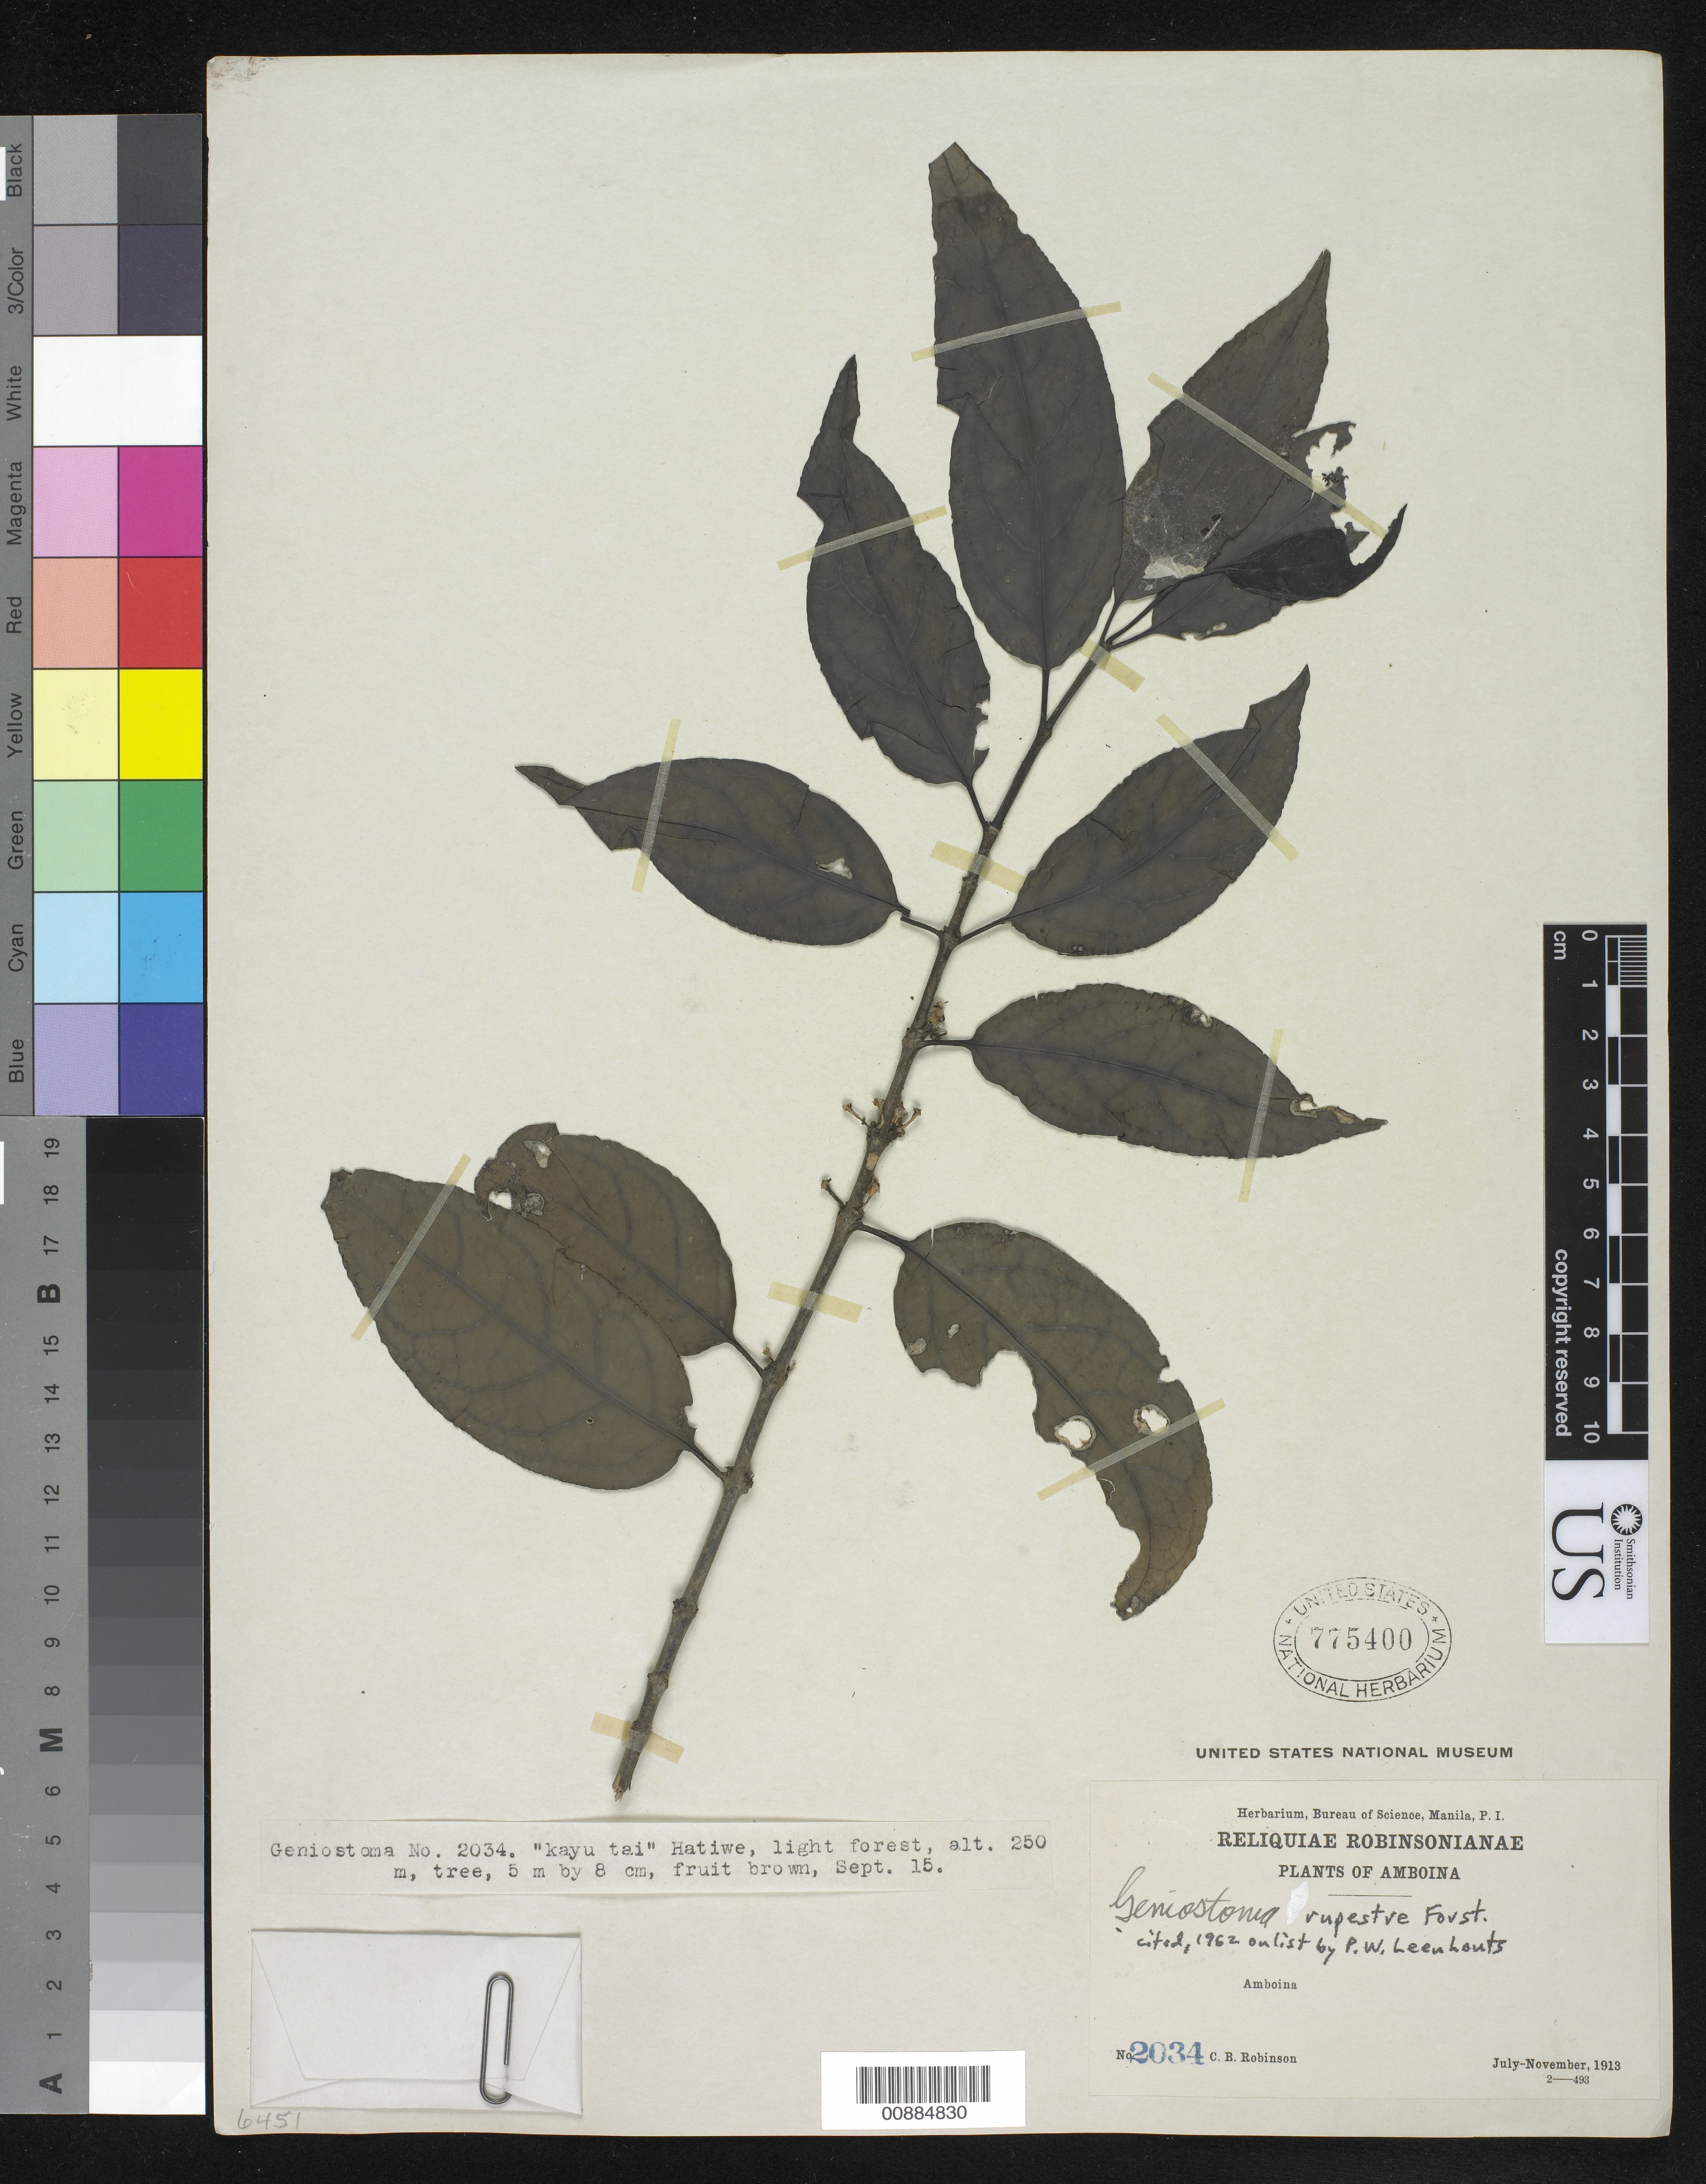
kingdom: Plantae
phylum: Tracheophyta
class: Magnoliopsida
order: Gentianales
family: Loganiaceae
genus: Geniostoma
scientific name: Geniostoma rupestre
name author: J.R. Forst. & G. Forst.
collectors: C. Robinson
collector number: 2034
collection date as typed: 15 Sep 1913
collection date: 1913-09-15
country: Indonesia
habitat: light forest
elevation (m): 250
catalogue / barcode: US 775400